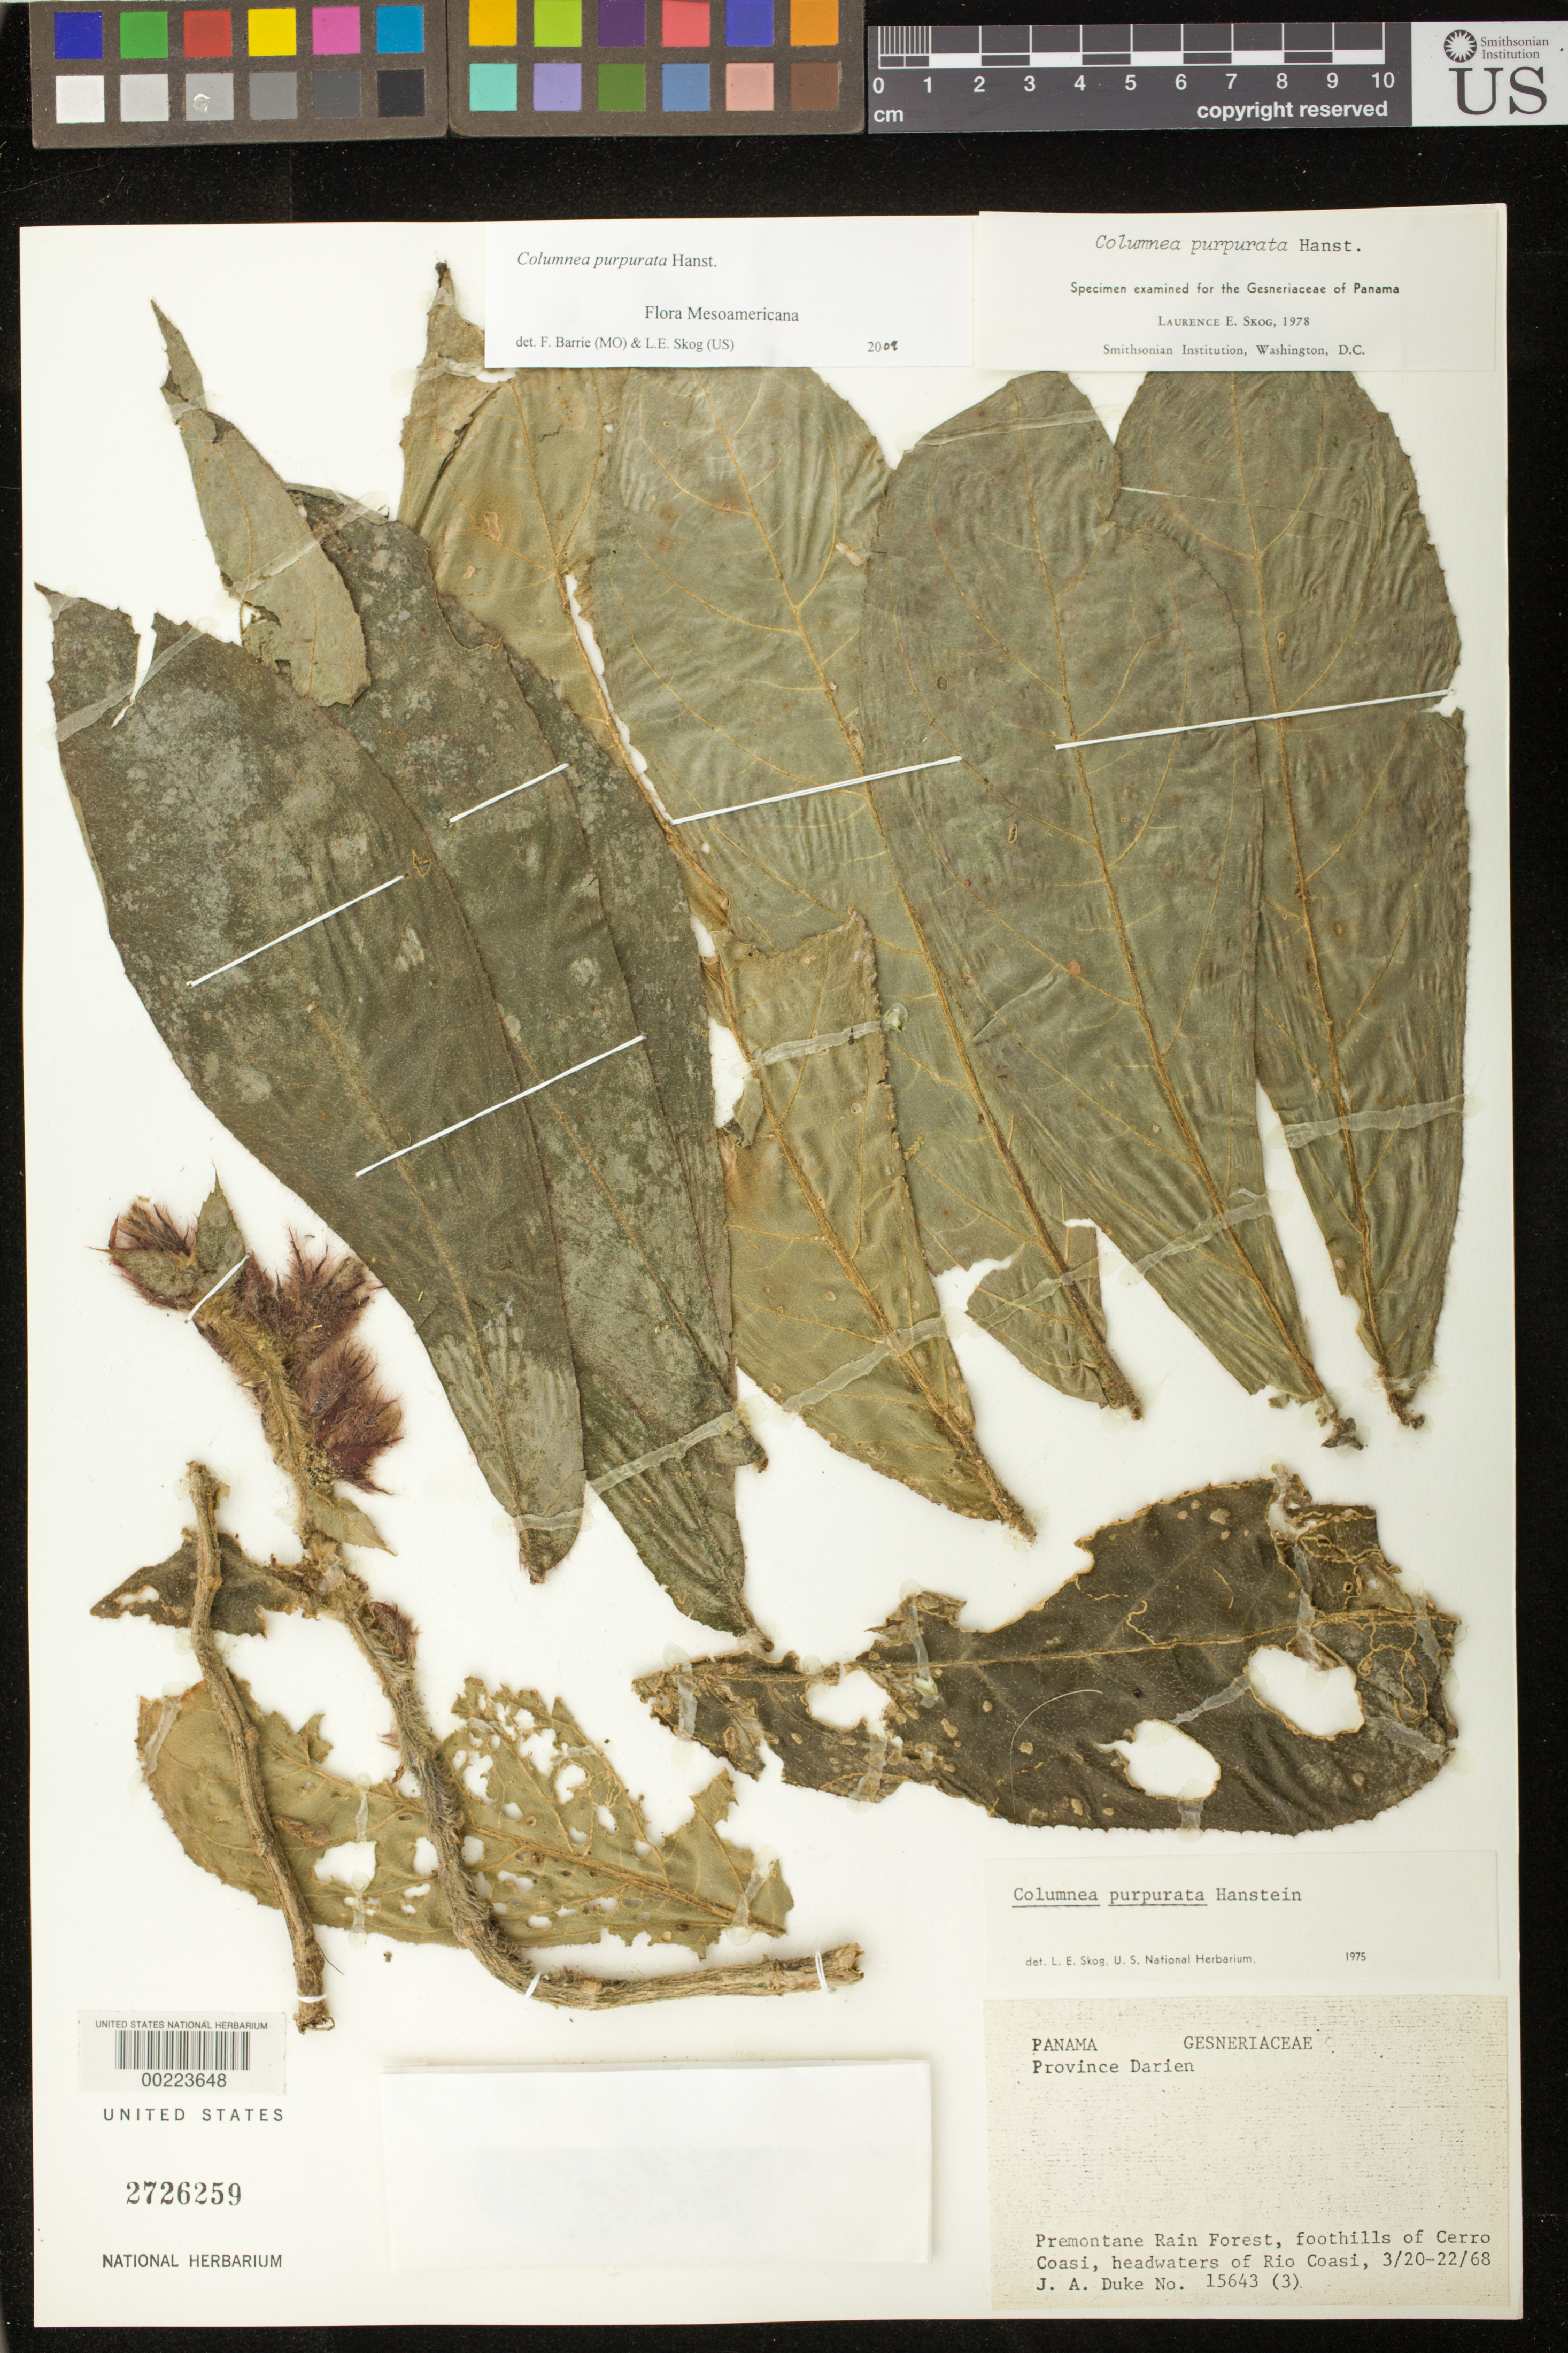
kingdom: Plantae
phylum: Tracheophyta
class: Magnoliopsida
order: Lamiales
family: Gesneriaceae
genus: Columnea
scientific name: Columnea purpurata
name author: Hanst.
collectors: J. A. Duke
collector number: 15643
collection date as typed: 20-22 Mar 1968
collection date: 1968-03-20/1968-03-22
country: Panama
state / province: Darién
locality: Foothills of Cerro Coasi, headwaters of Rio Coasi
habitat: Premontane rain forest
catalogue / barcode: US 2726259